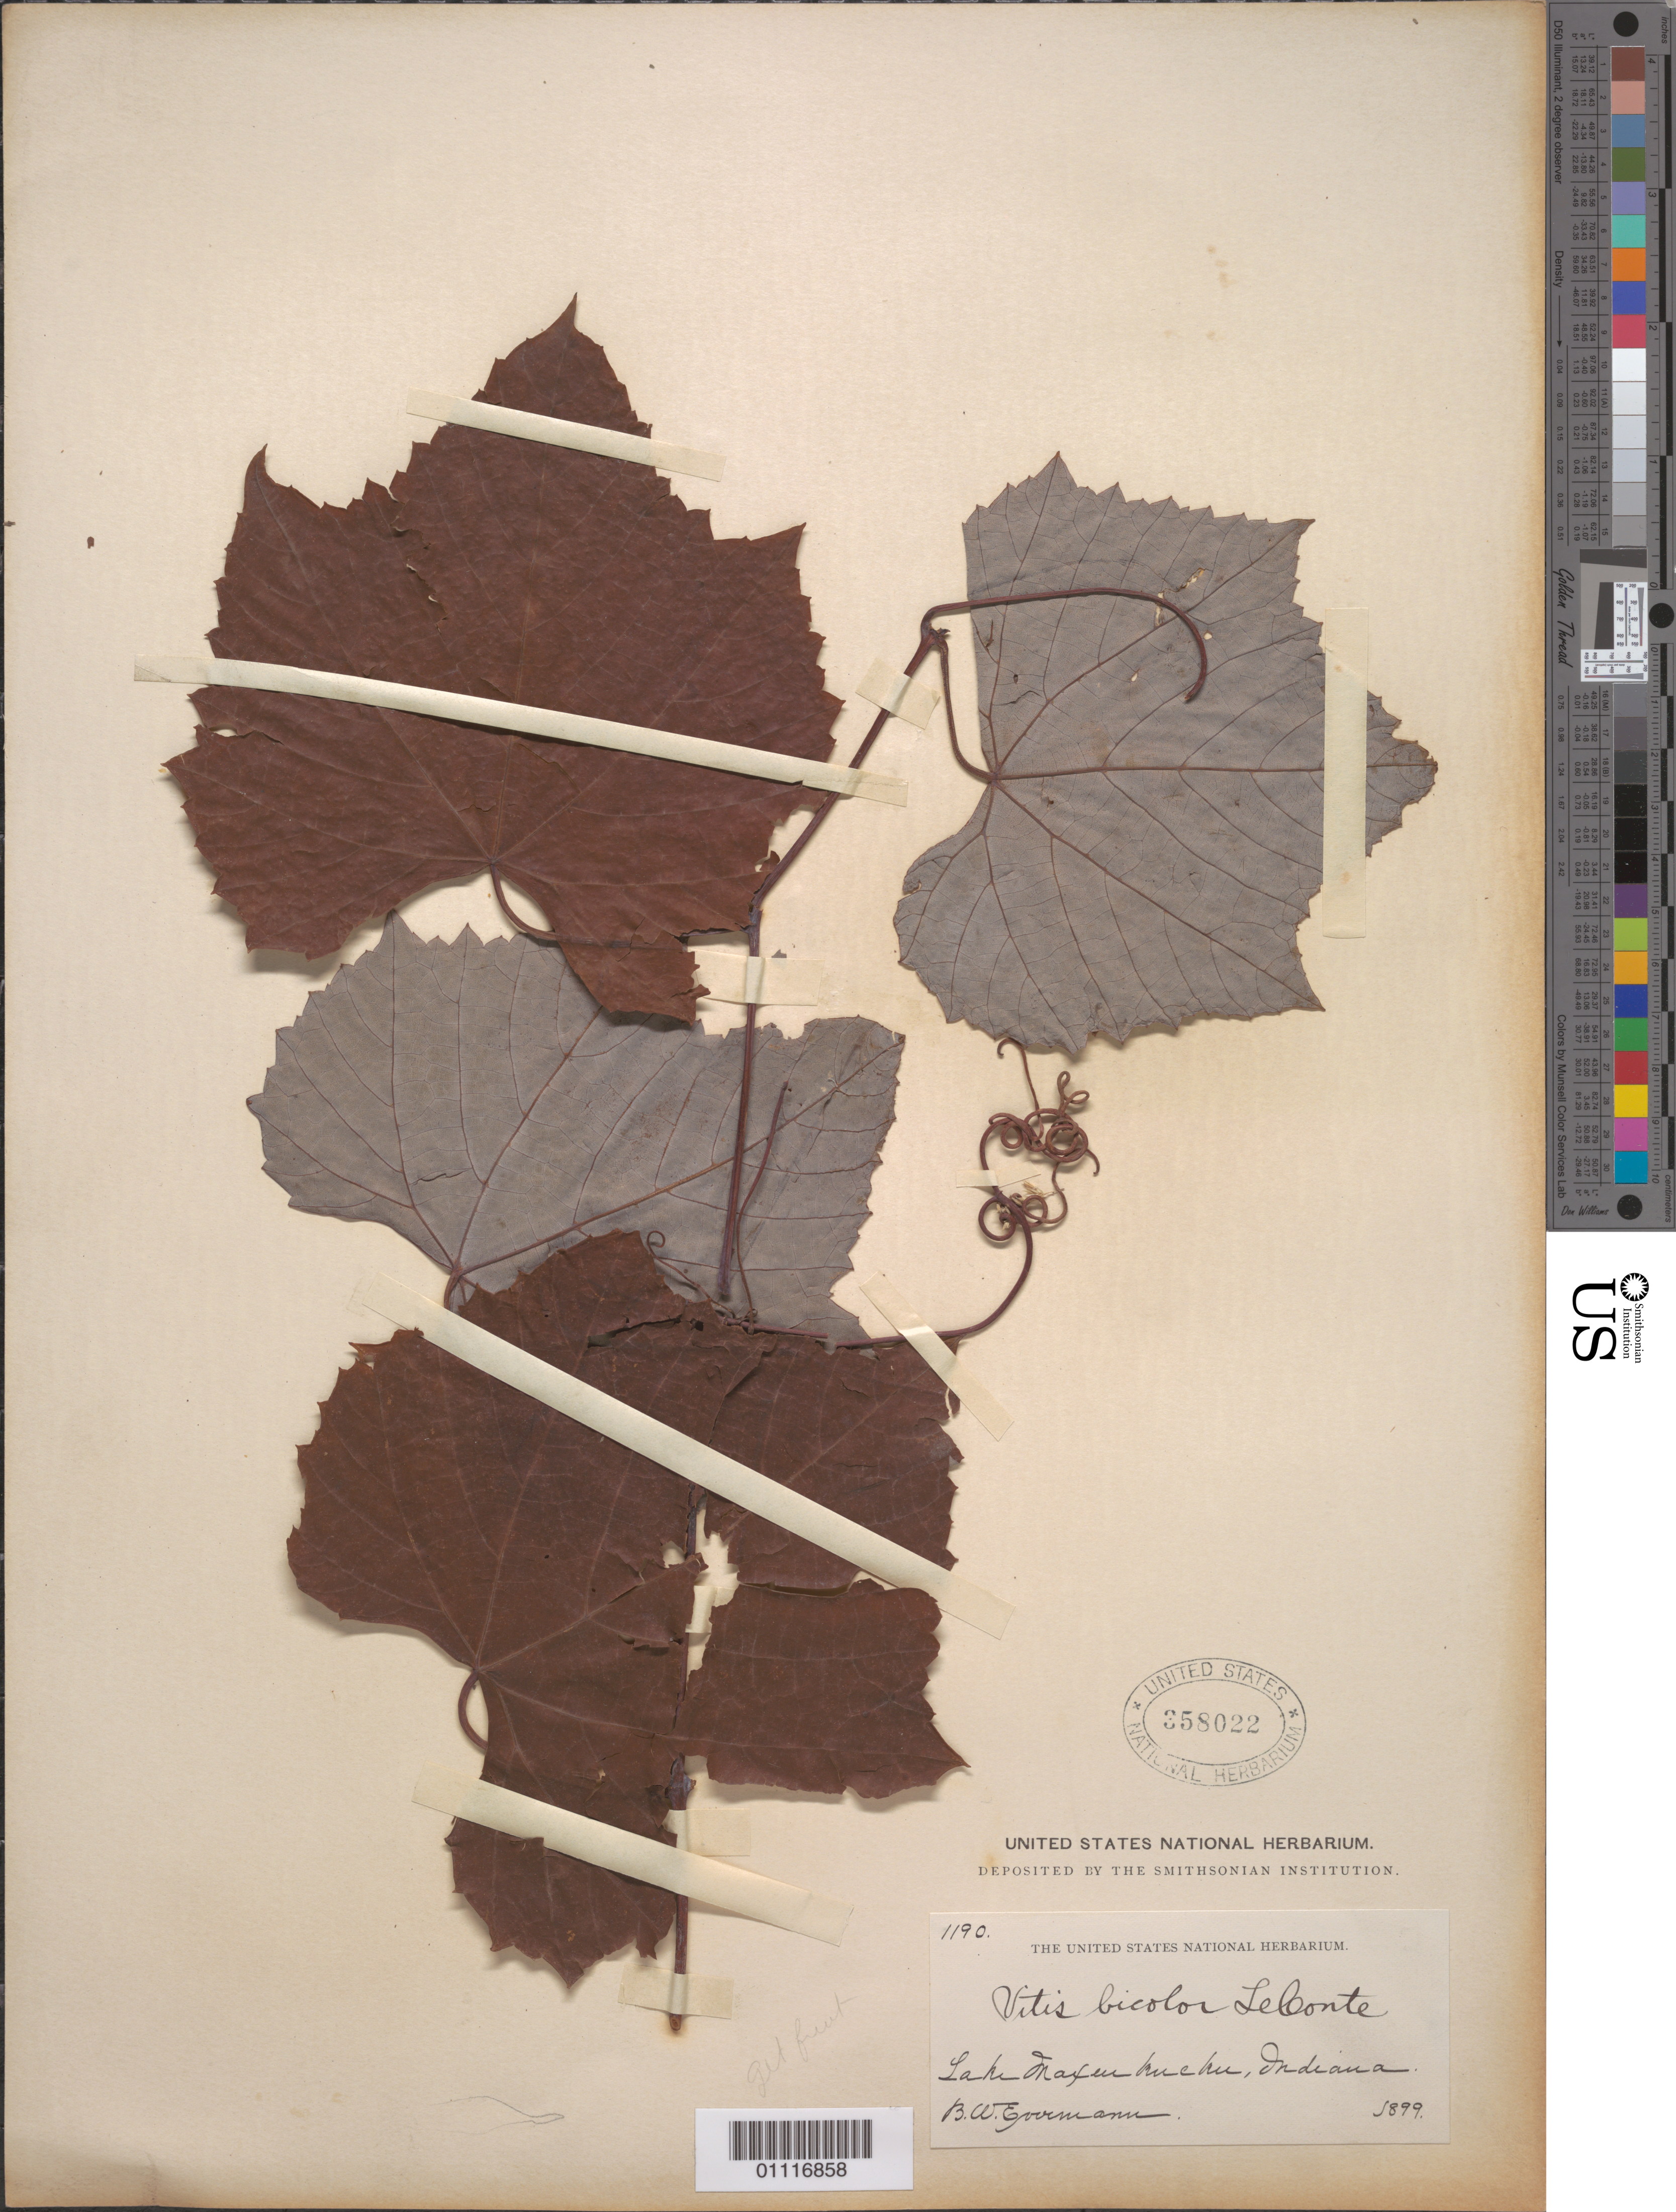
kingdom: Plantae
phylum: Tracheophyta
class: Magnoliopsida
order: Vitales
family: Vitaceae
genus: Vitis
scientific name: Vitis bicolor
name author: Leconte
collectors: B. W. Evermann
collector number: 1190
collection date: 1899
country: United States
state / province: Indiana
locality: Lake Maxinkuckee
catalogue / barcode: US 358022